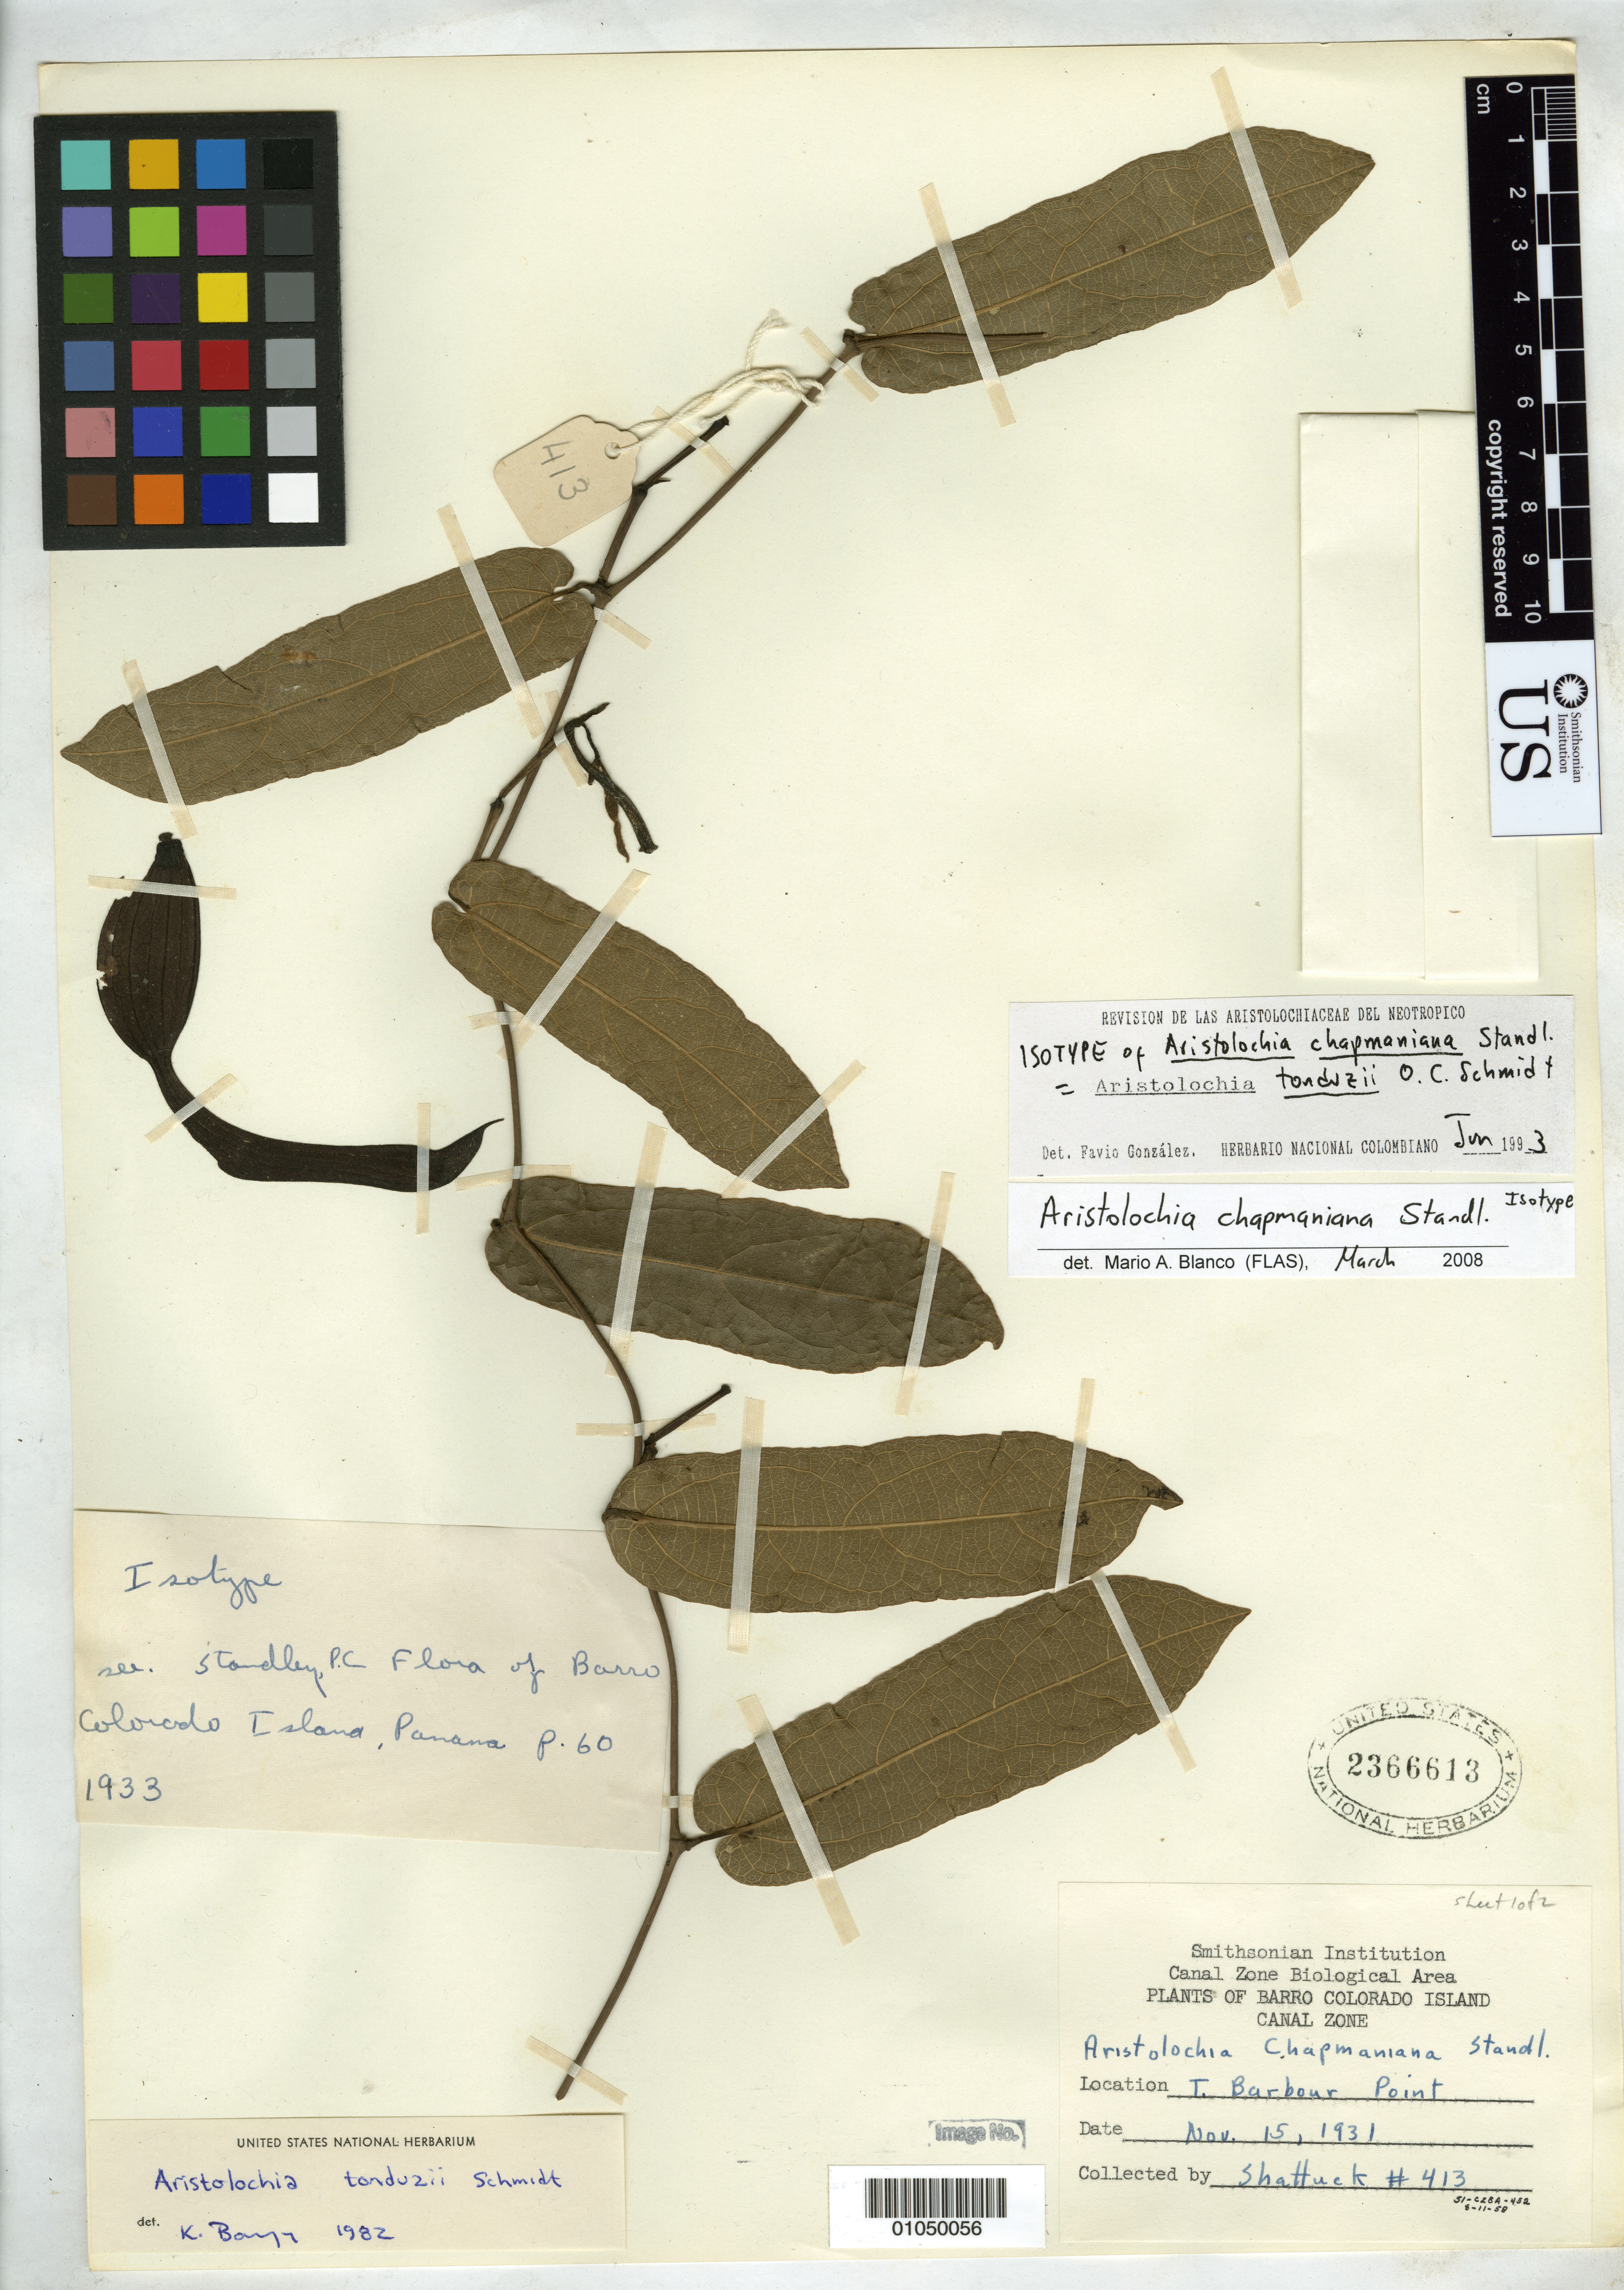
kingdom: Plantae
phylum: Tracheophyta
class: Magnoliopsida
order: Piperales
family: Aristolochiaceae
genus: Aristolochia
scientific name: Aristolochia chapmaniana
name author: Standl.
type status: Isotype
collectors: O. Shattuck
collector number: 413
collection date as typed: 15 Nov 1931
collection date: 1931-11-15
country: Panama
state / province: Panamá Oeste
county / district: Canal Zone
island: Barro Colorado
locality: Barbour Point.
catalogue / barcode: US 2366613